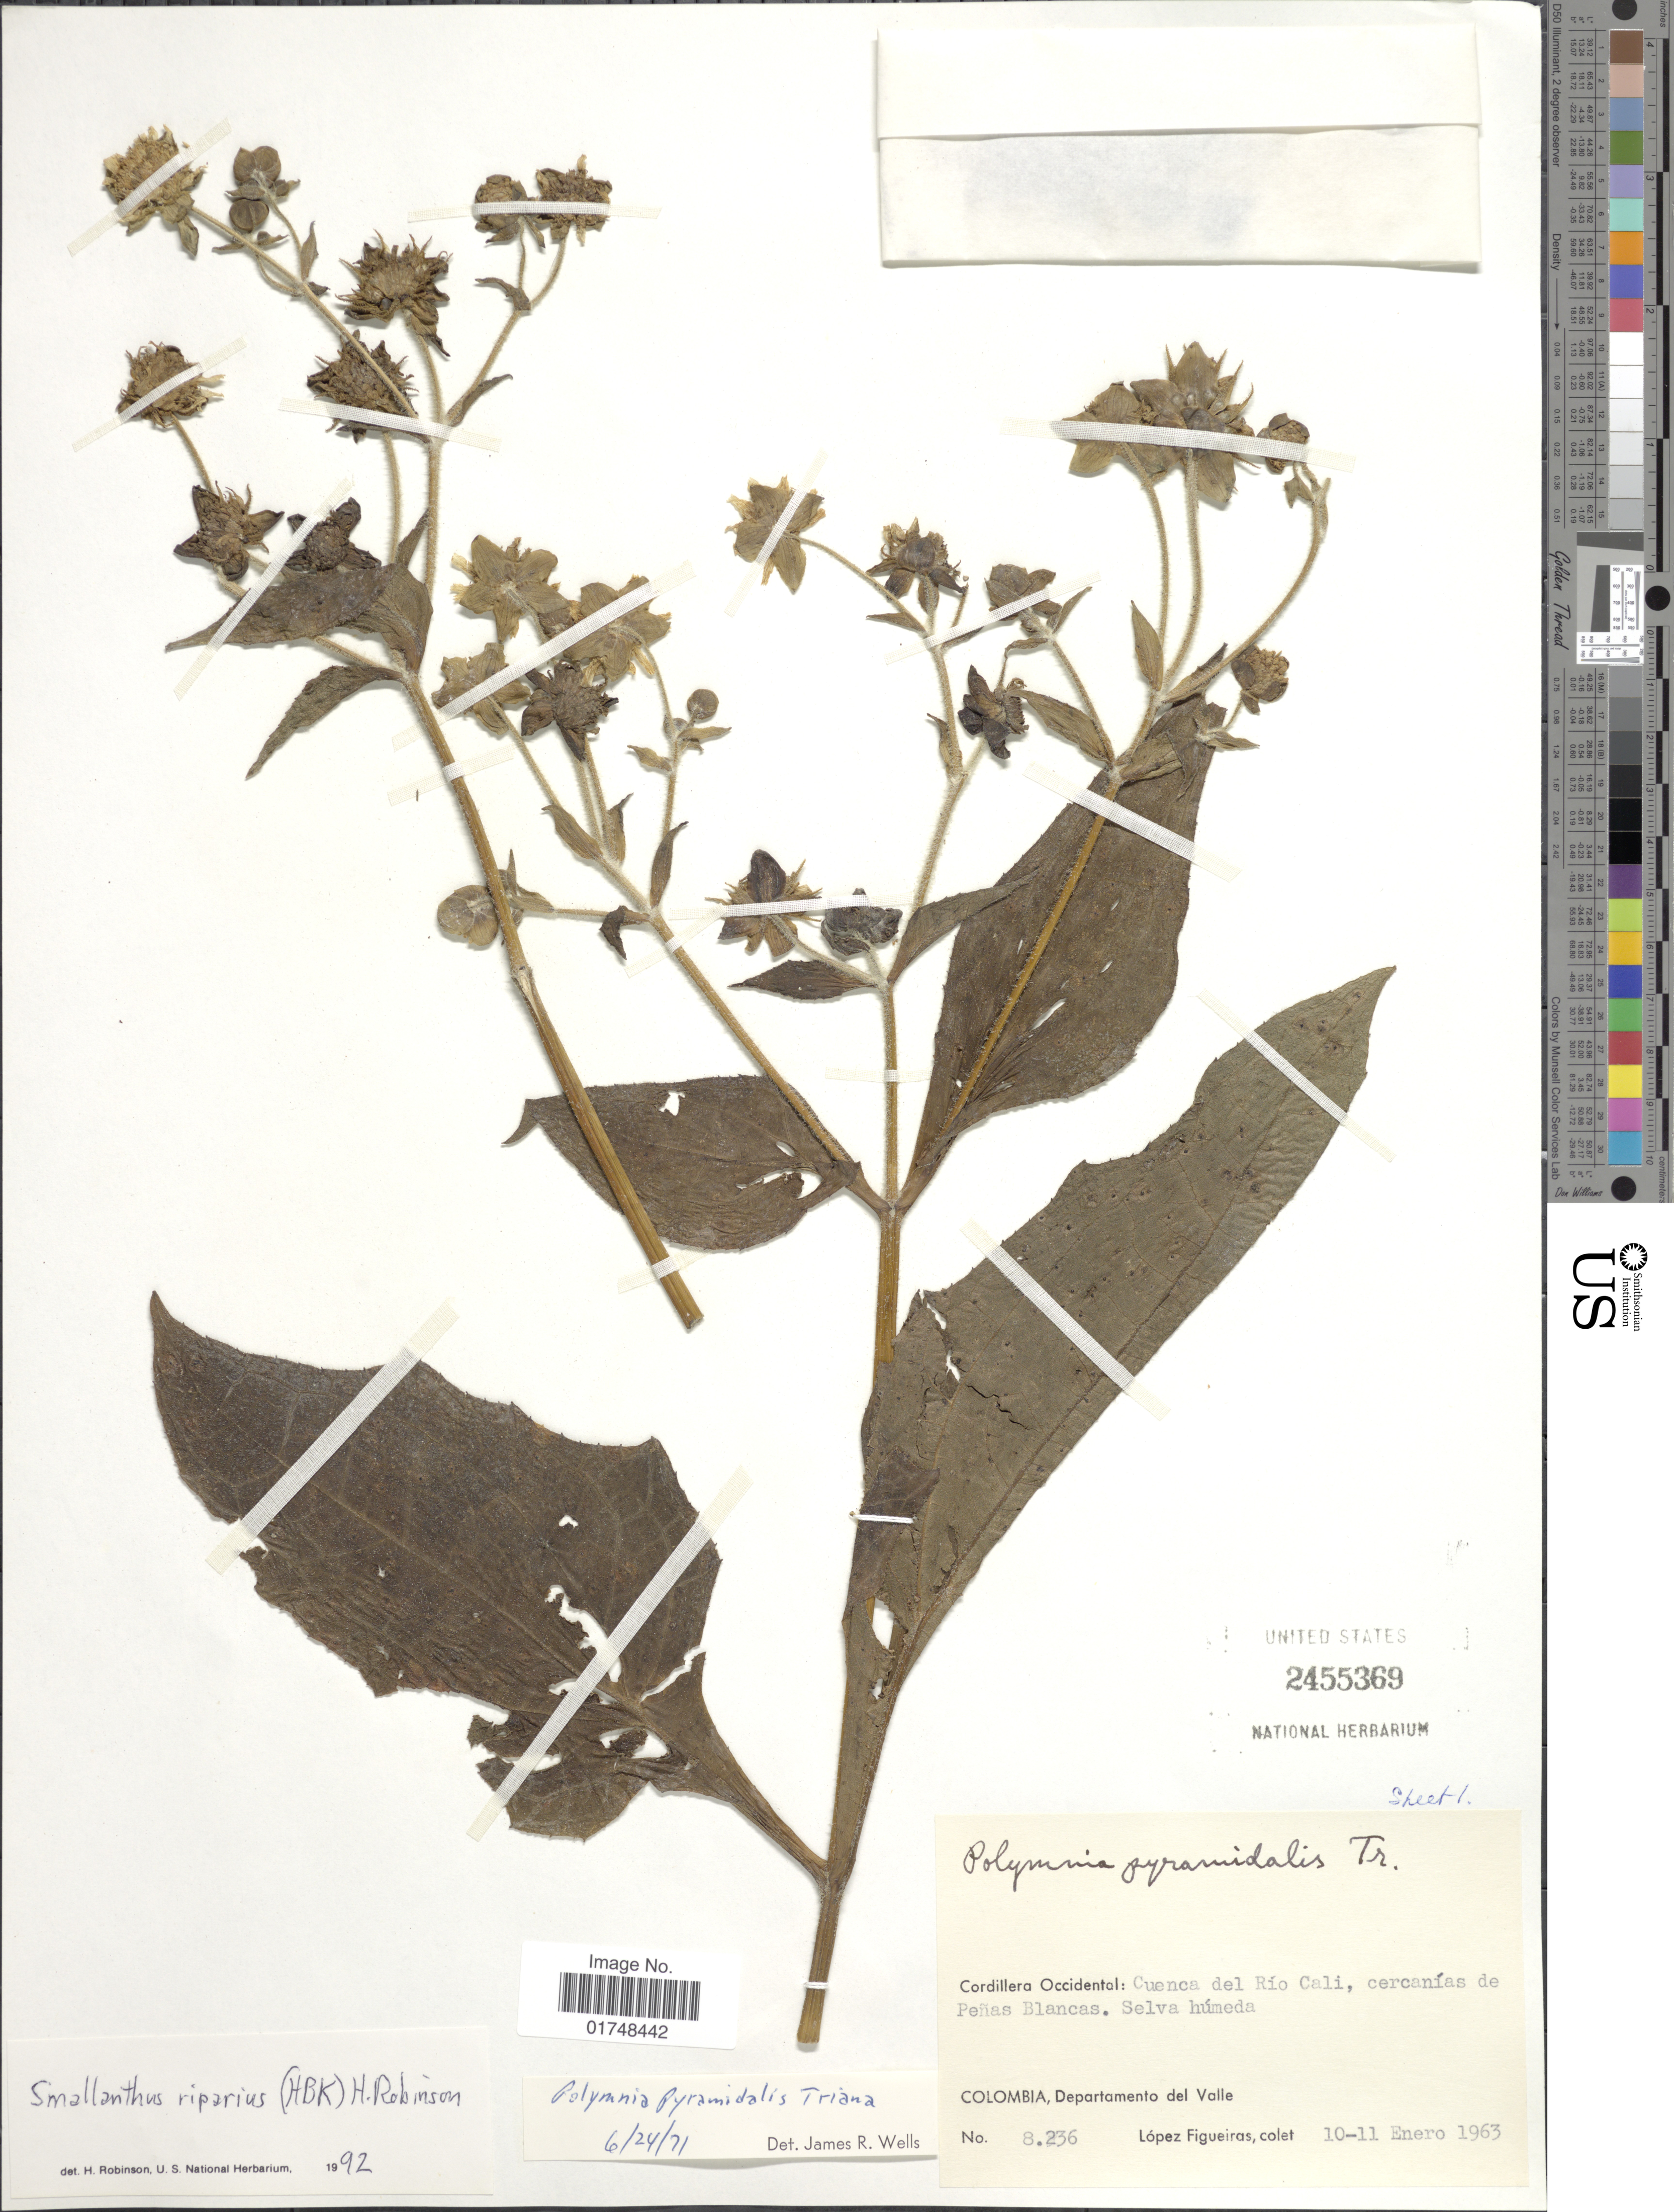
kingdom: Plantae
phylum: Tracheophyta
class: Magnoliopsida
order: Asterales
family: Asteraceae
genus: Smallanthus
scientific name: Smallanthus riparius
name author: (Kunth) H. Rob.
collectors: L. Figueiras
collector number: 8236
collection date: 1963-01-10/1963-01-11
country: Colombia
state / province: Valle del Cauca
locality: Cordillera Occidental, Cuenca del Rio Cali, cercanias de Penas Blancas, Departamento del Valle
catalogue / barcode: US 2455369